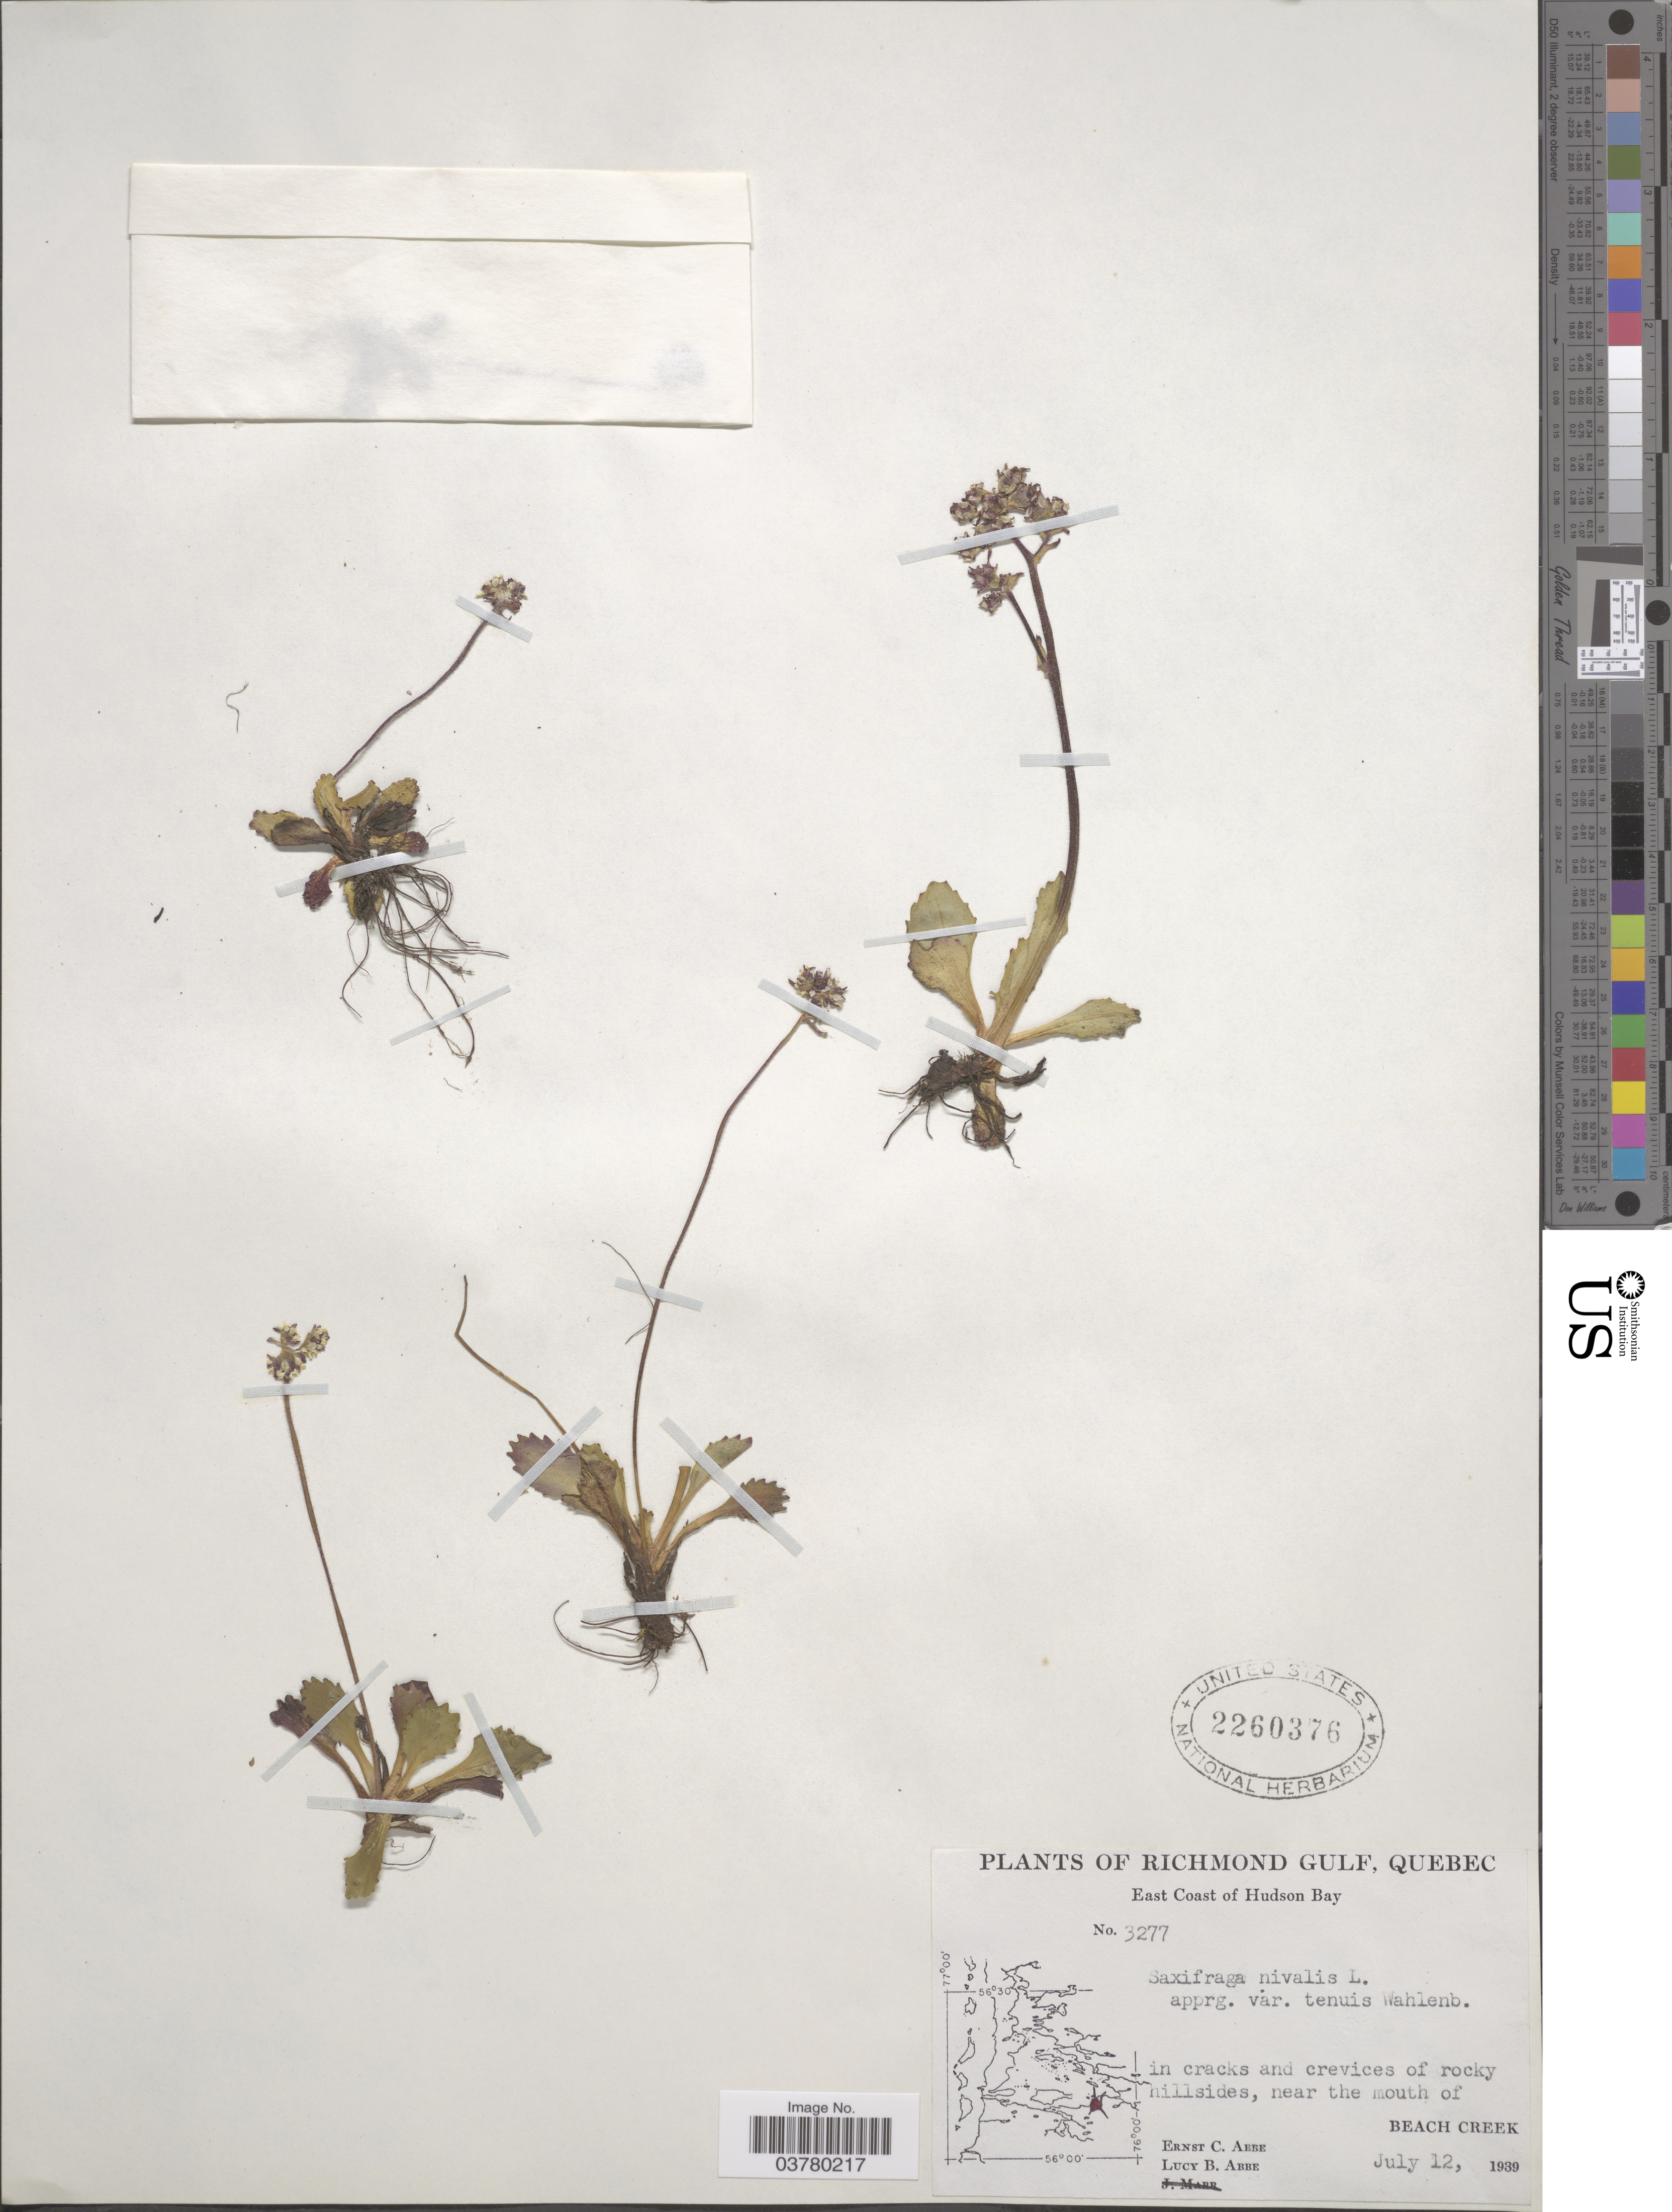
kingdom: Plantae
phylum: Tracheophyta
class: Magnoliopsida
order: Saxifragales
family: Saxifragaceae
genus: Micranthes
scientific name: Micranthes nivalis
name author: (L.) Small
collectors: E. C. Abbe & L. B. Abbe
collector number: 3277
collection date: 1939-07-12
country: Canada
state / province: Quebec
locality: Richmond Gulf. East Coast of Hudson Bay. In cracks and crevices of rocky hillsides, near the mouth of Beach Creek.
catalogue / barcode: US 2260376